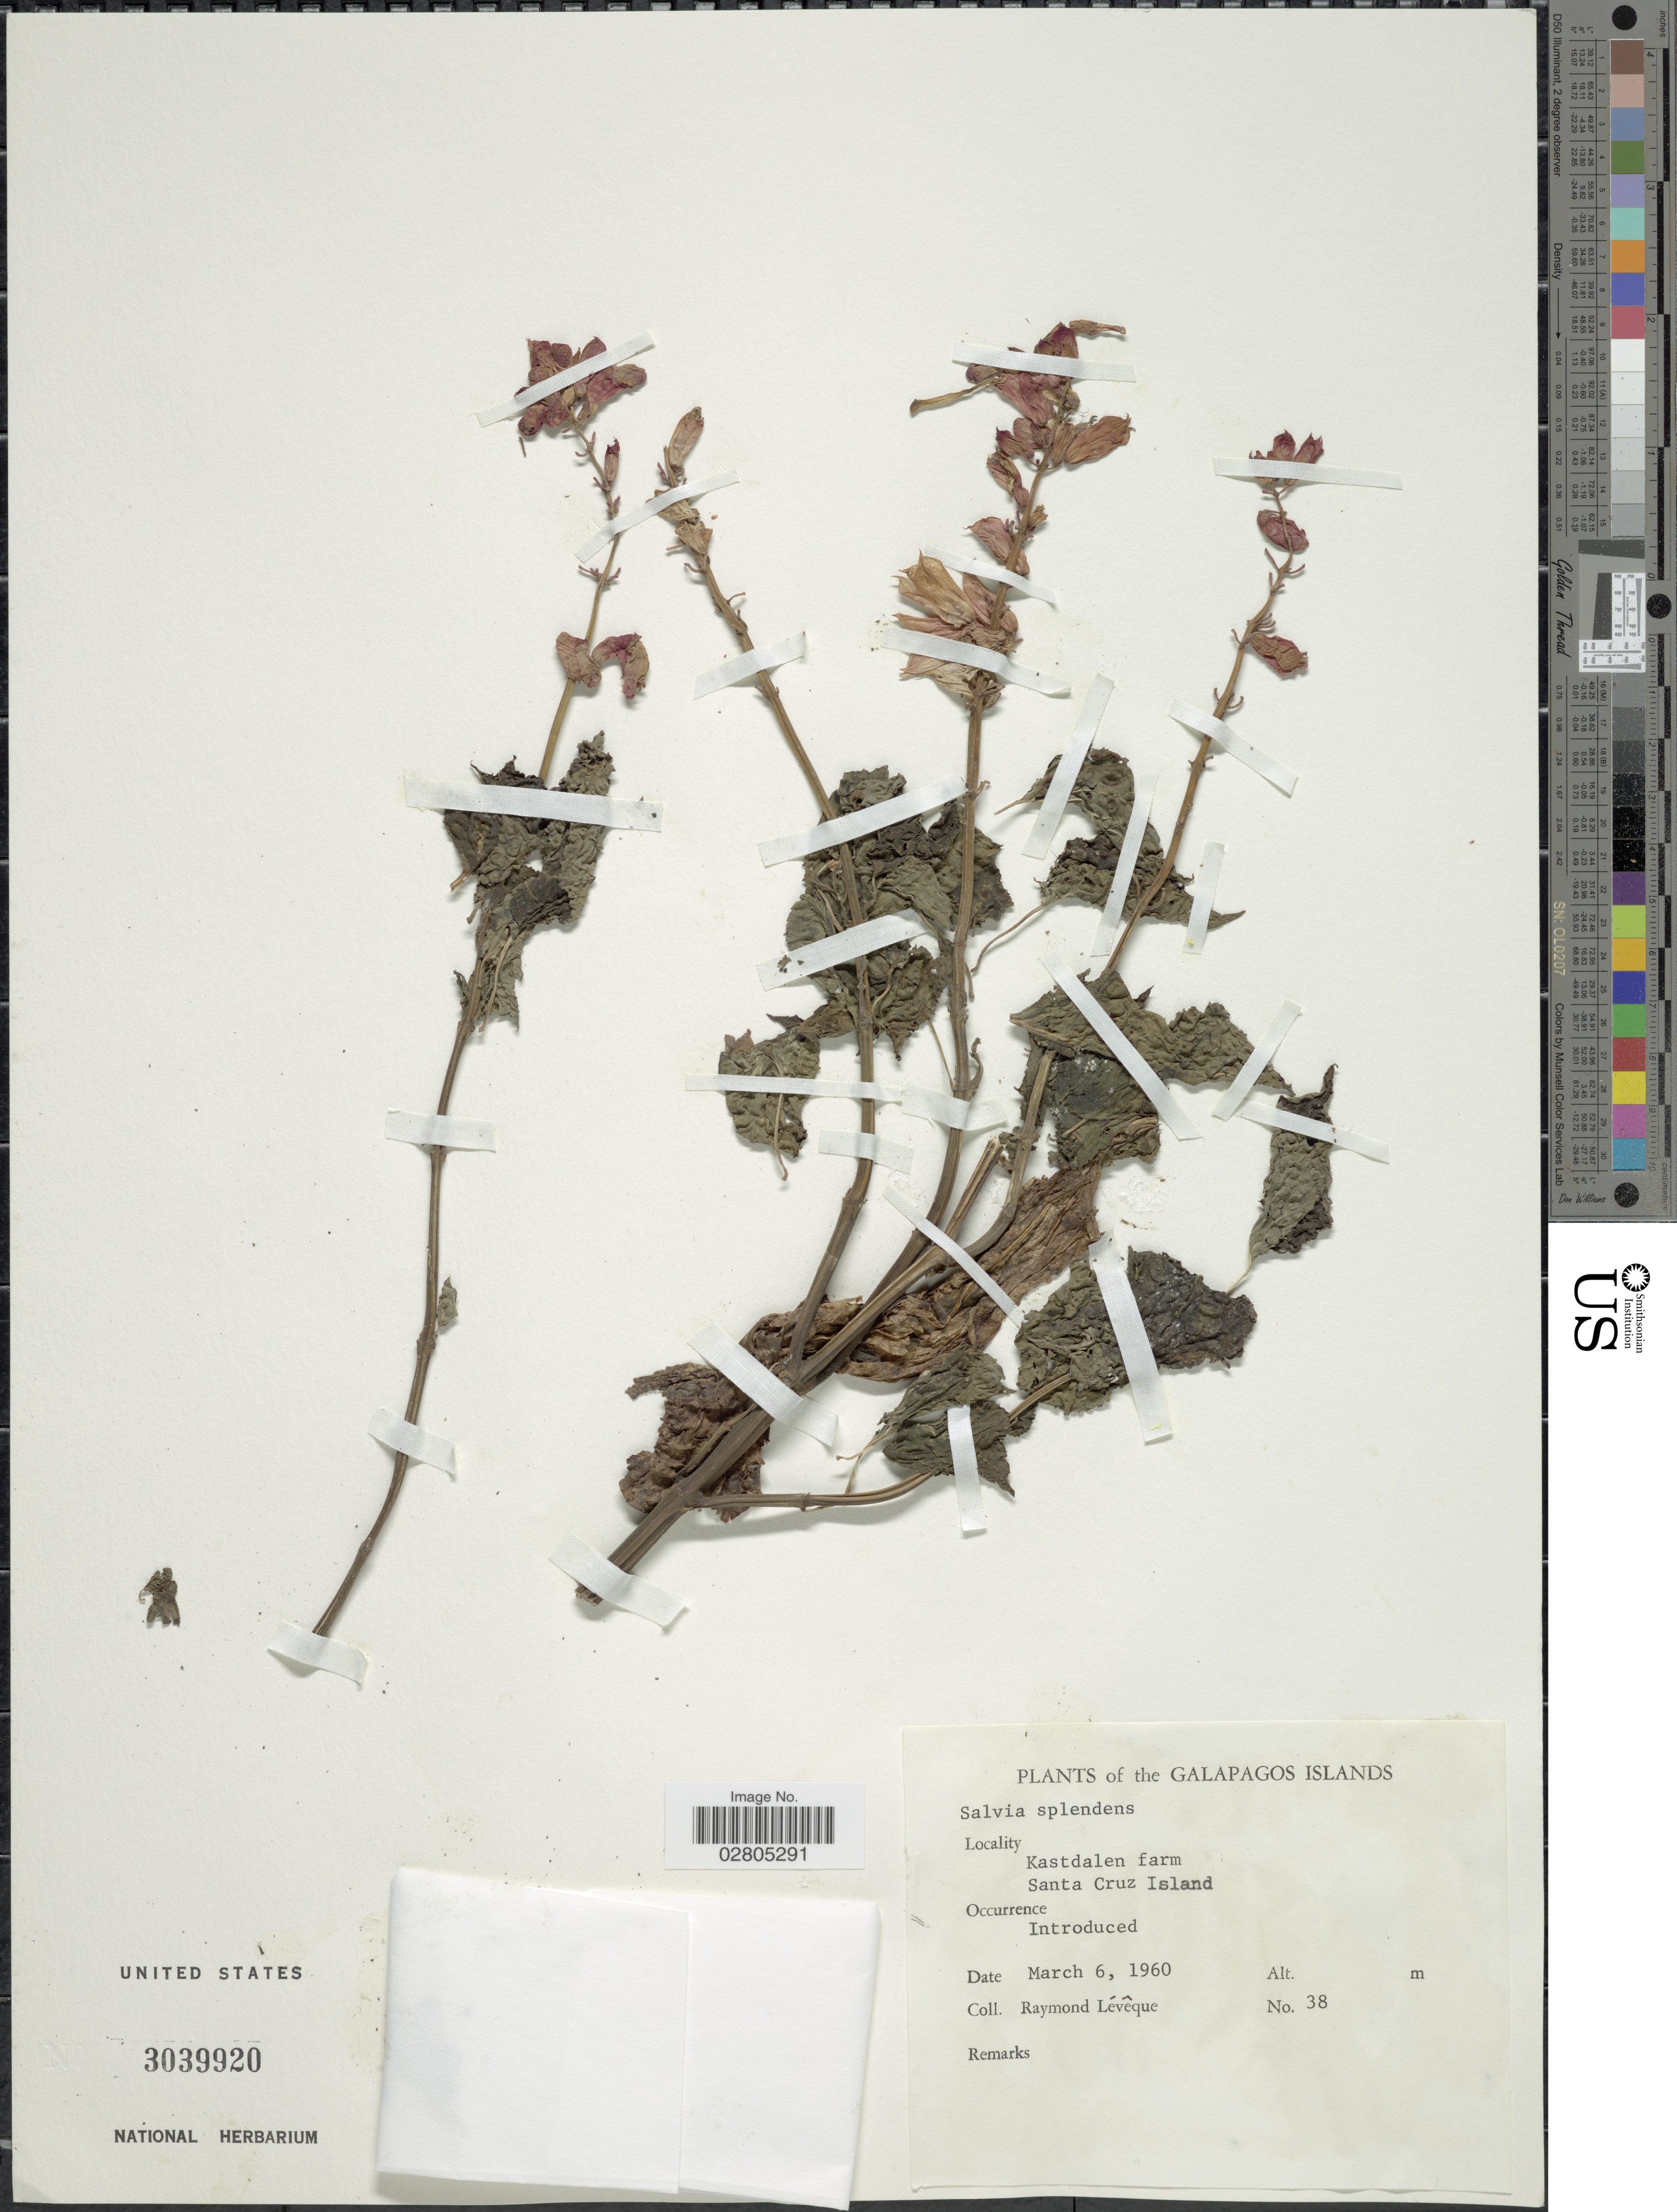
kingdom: Plantae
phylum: Tracheophyta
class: Magnoliopsida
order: Lamiales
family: Lamiaceae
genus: Salvia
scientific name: Salvia splendens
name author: Sellow ex Nees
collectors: R. Lévêque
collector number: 38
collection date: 1960-03-06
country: Ecuador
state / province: Colón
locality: Galapagos Islands. Kastdalen farm, Santa Cruz Island.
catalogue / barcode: US 3039920